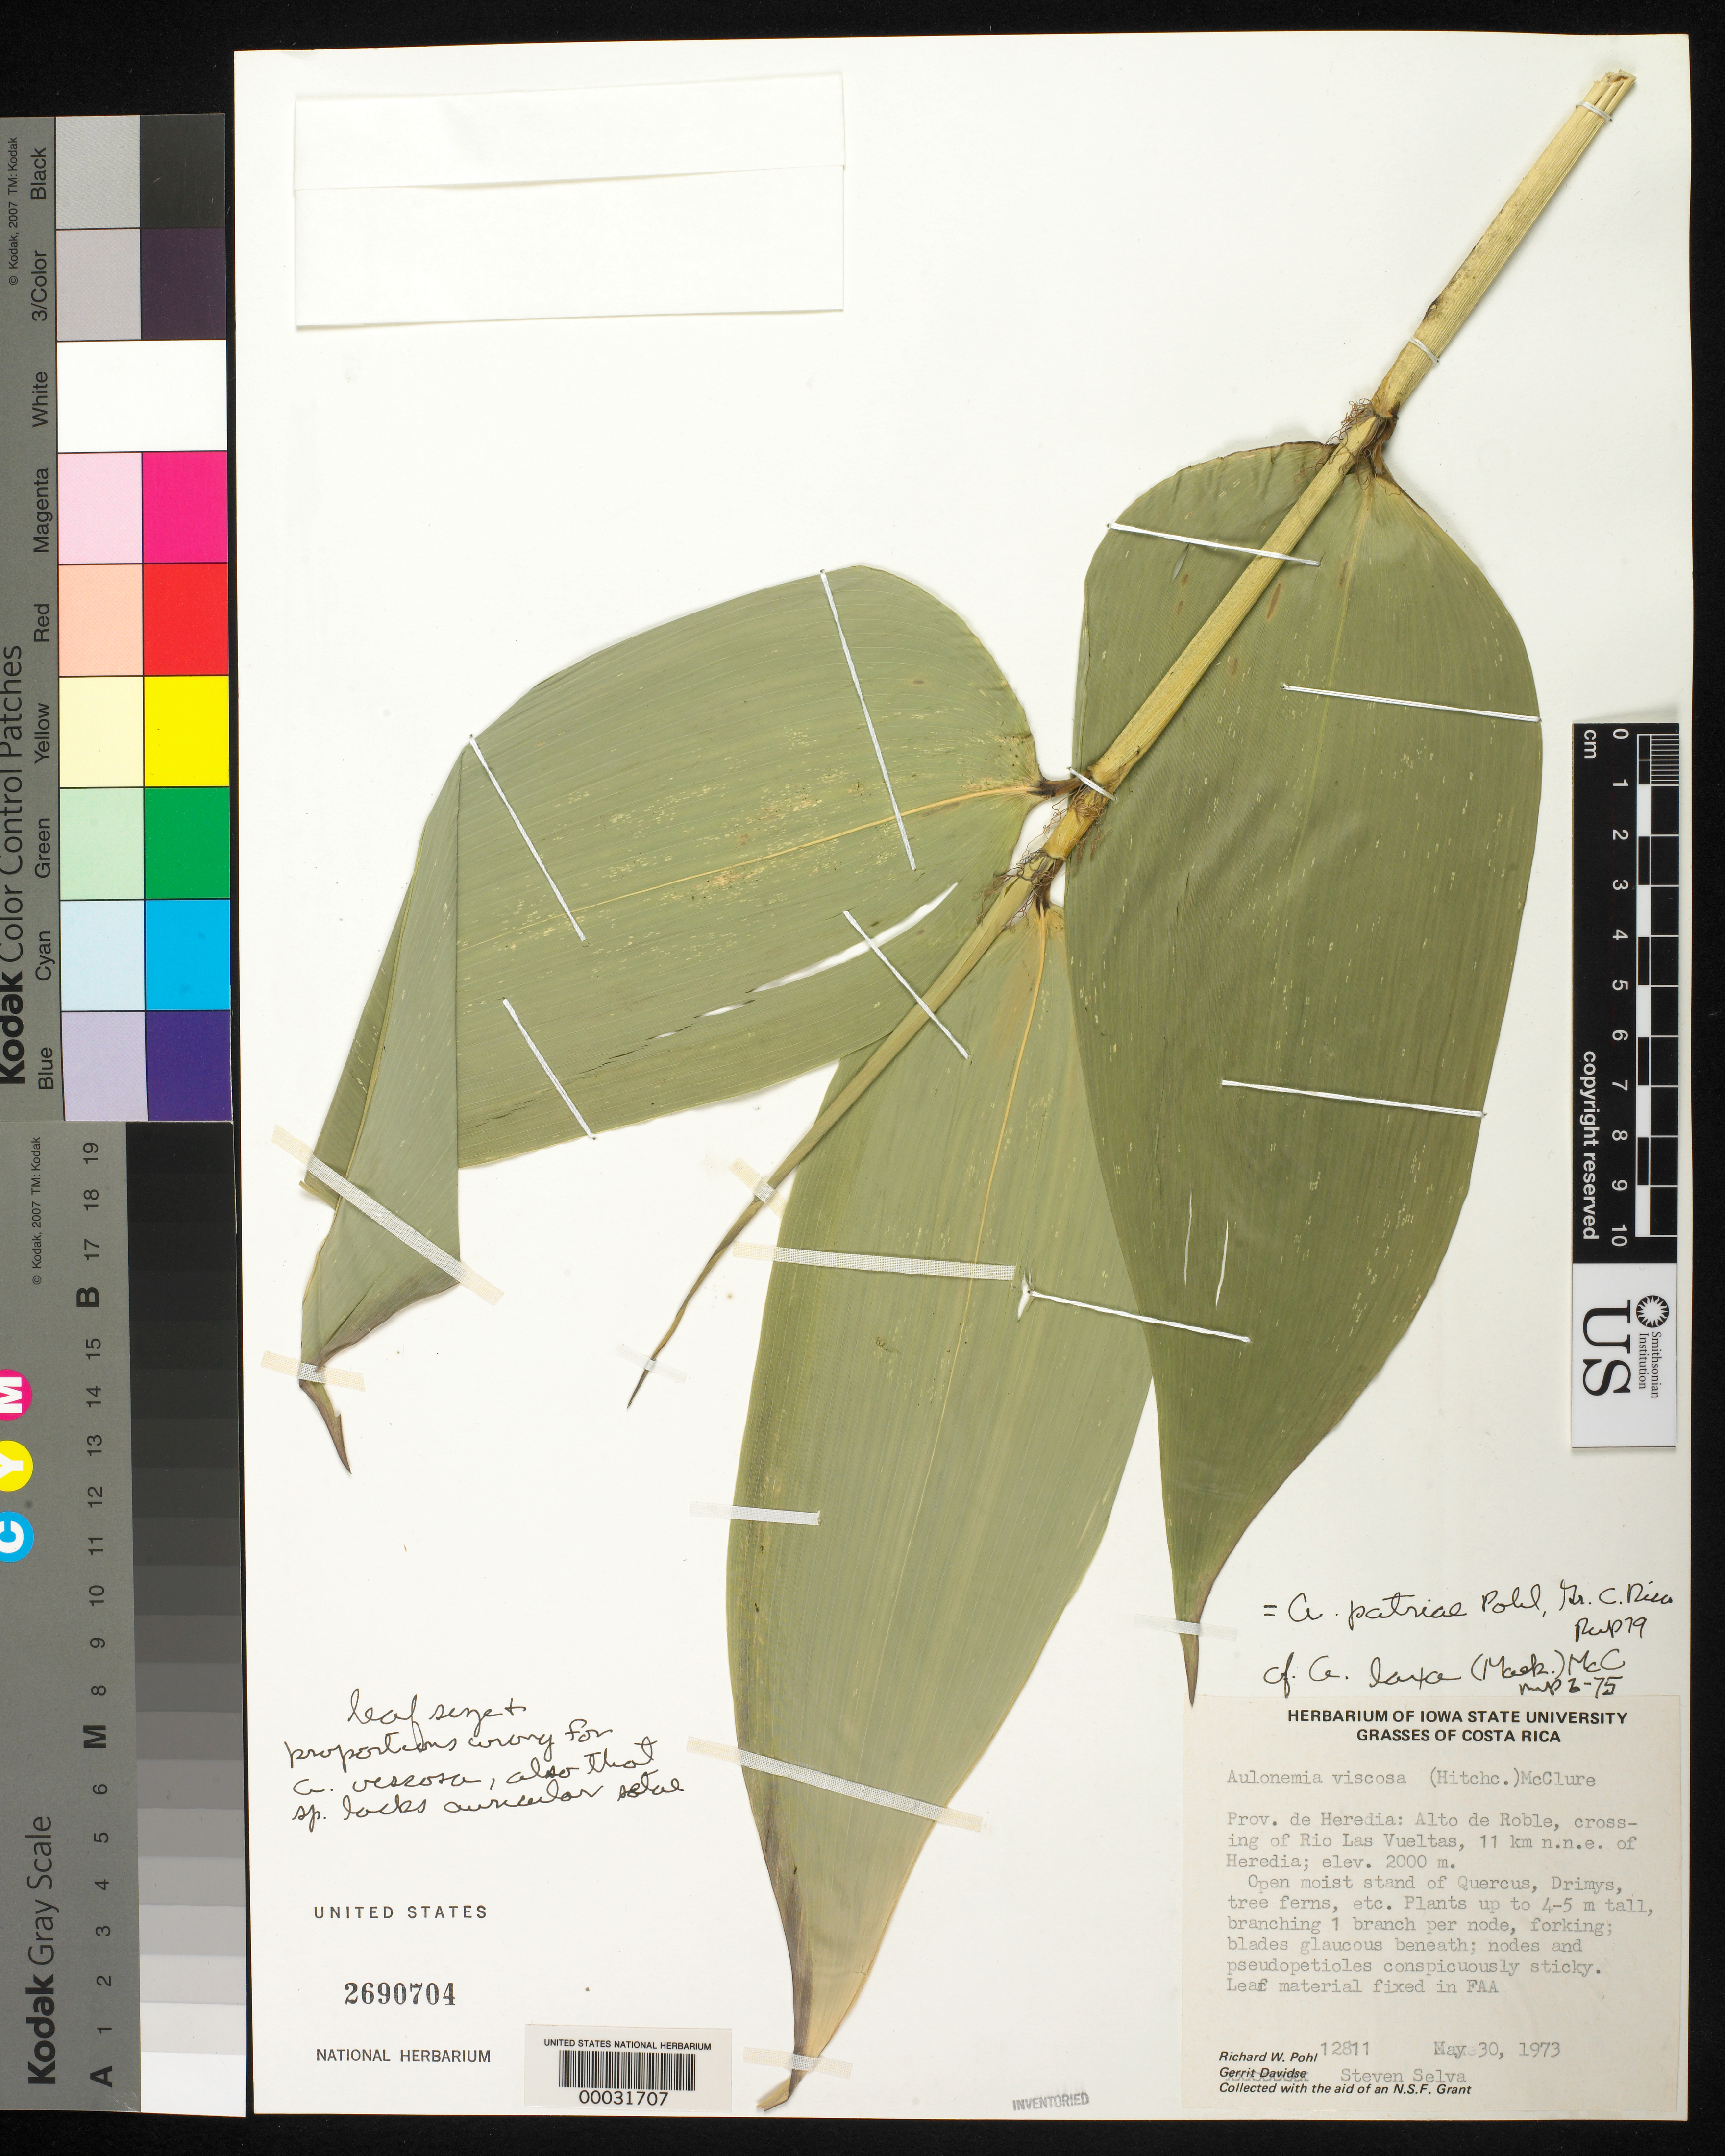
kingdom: Plantae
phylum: Tracheophyta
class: Liliopsida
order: Poales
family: Poaceae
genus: Aulonemia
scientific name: Aulonemia patriae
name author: R.W. Pohl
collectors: R. W. Pohl & S. Selva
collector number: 12811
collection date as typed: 30 May 1973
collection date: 1973-05-30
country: Costa Rica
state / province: Heredia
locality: Alto de roble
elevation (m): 2000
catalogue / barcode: US 2690704